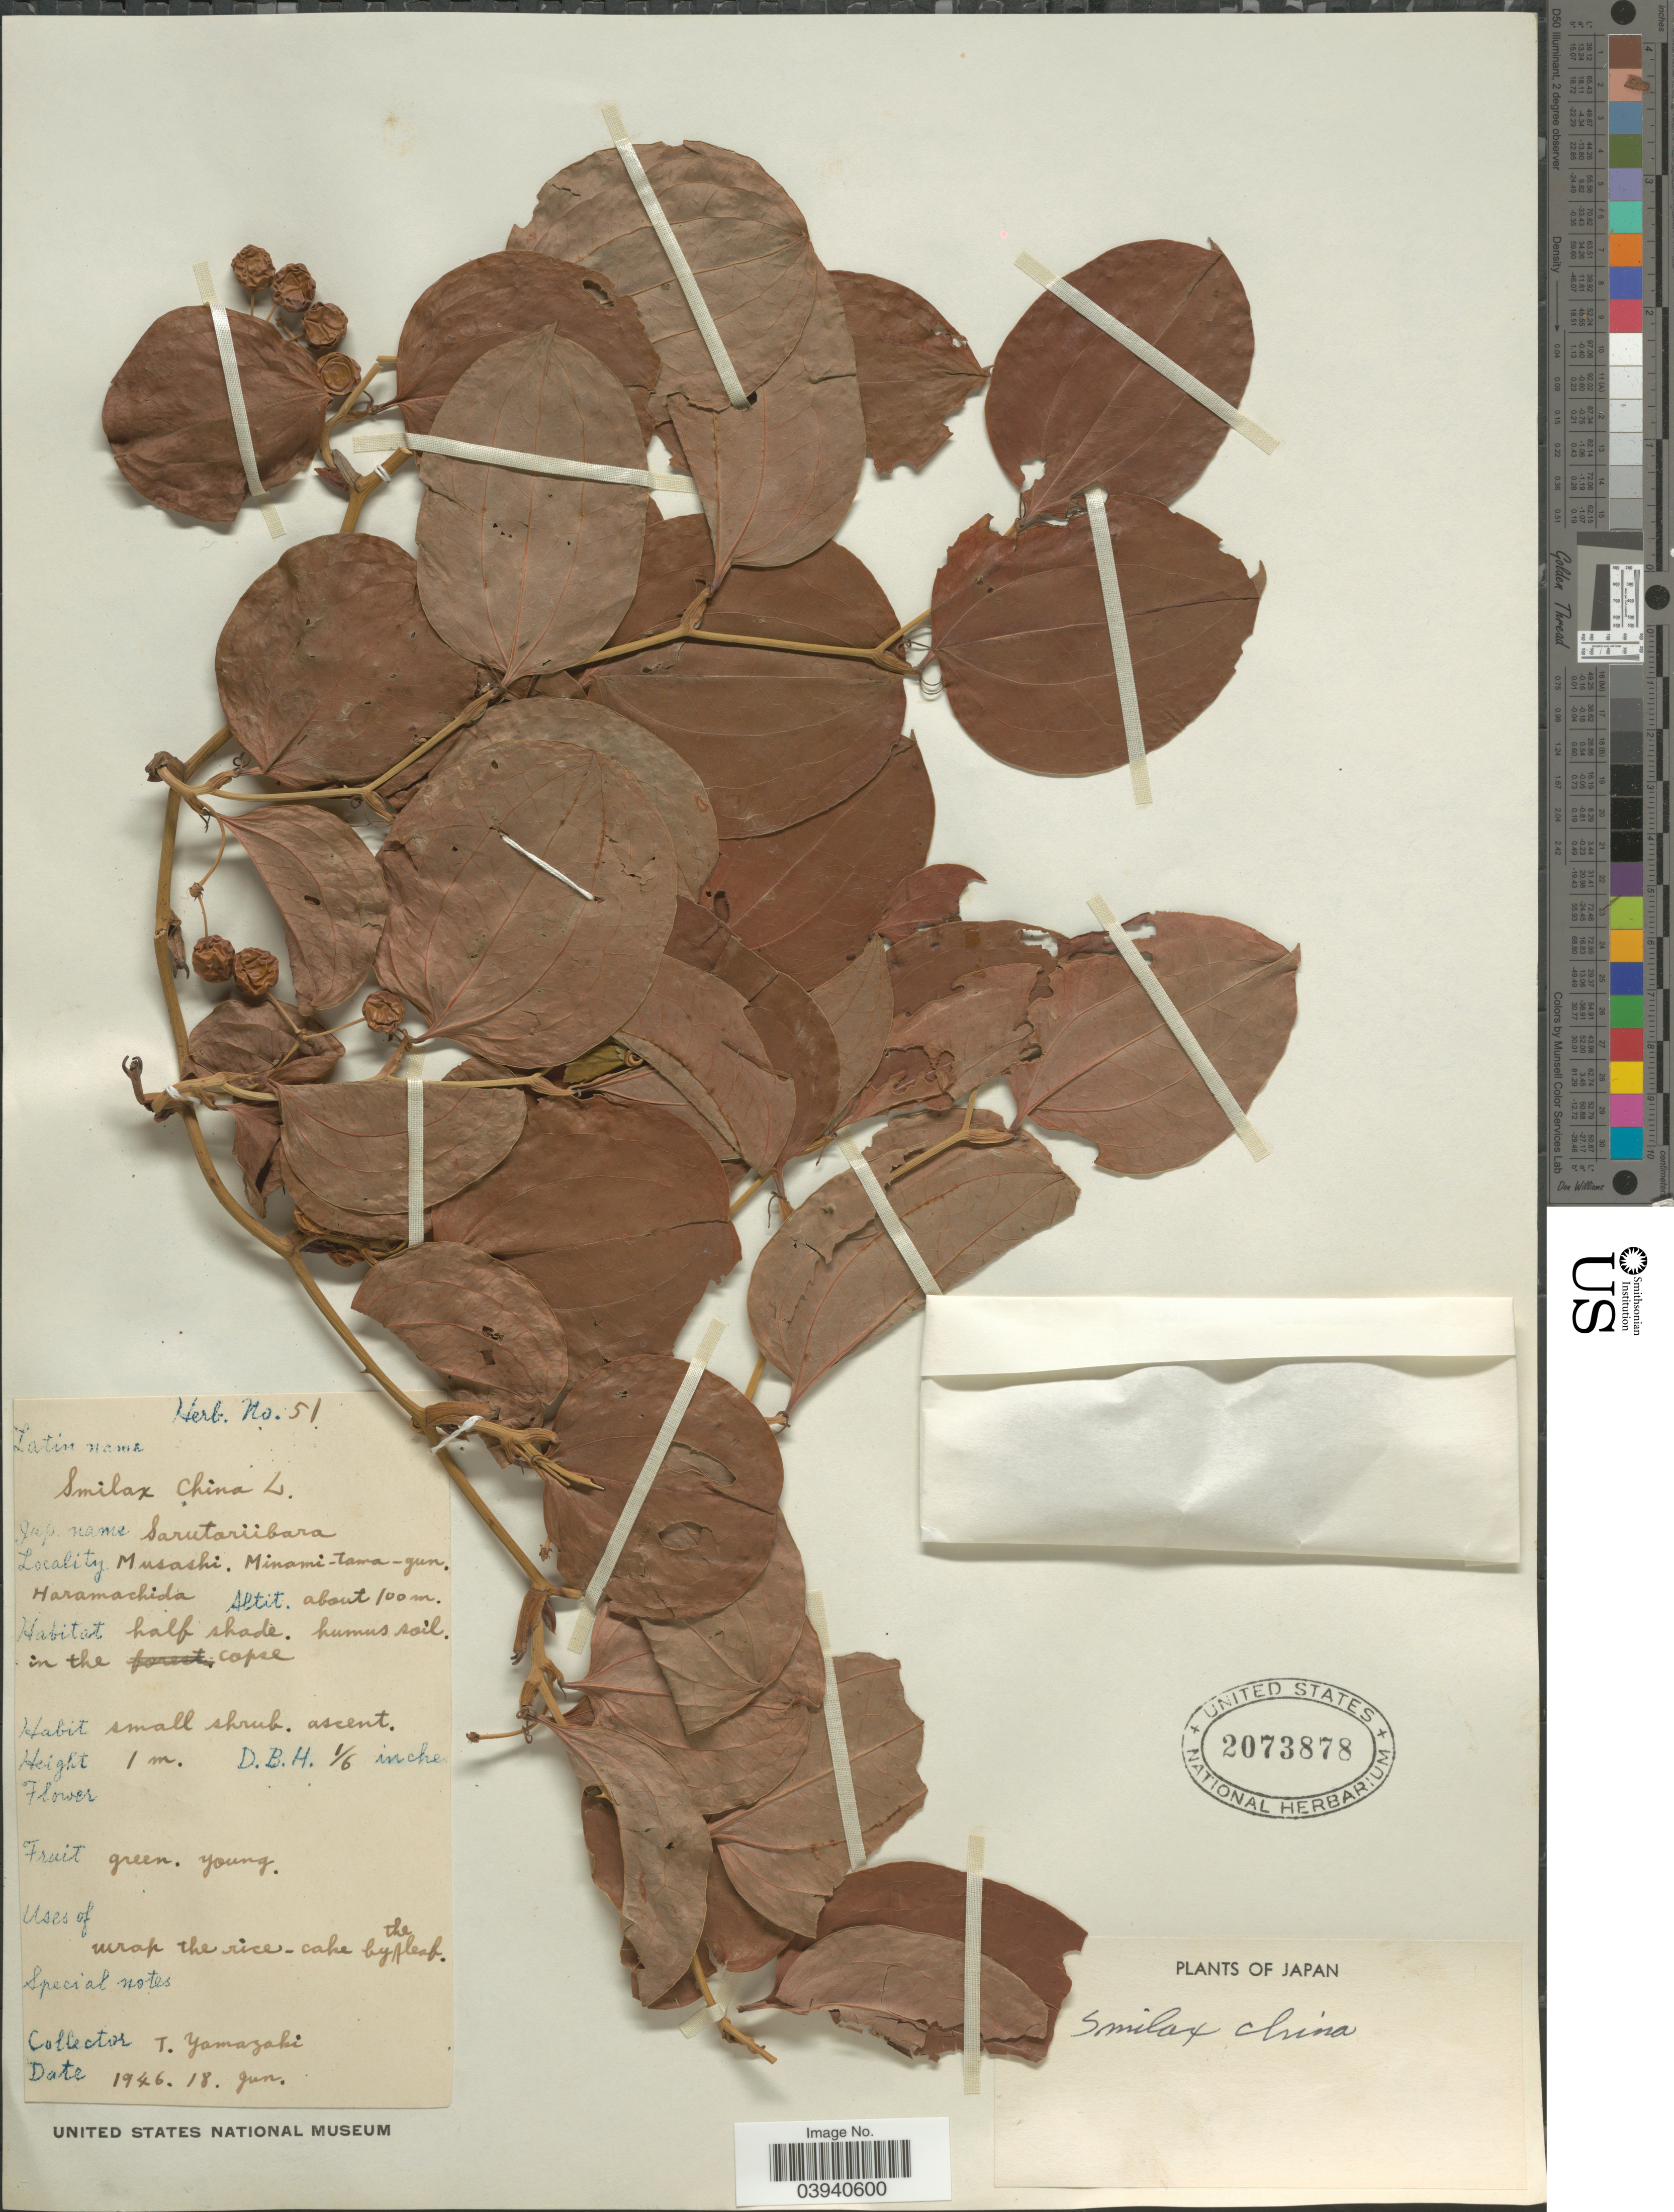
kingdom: Plantae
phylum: Tracheophyta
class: Liliopsida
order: Liliales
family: Smilacaceae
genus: Smilax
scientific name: Smilax china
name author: L.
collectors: T. Yamazaki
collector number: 51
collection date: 1946-06-18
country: Japan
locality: Musashi. Minami-tama-yun. Haramachida.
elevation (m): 100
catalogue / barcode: US 2073878